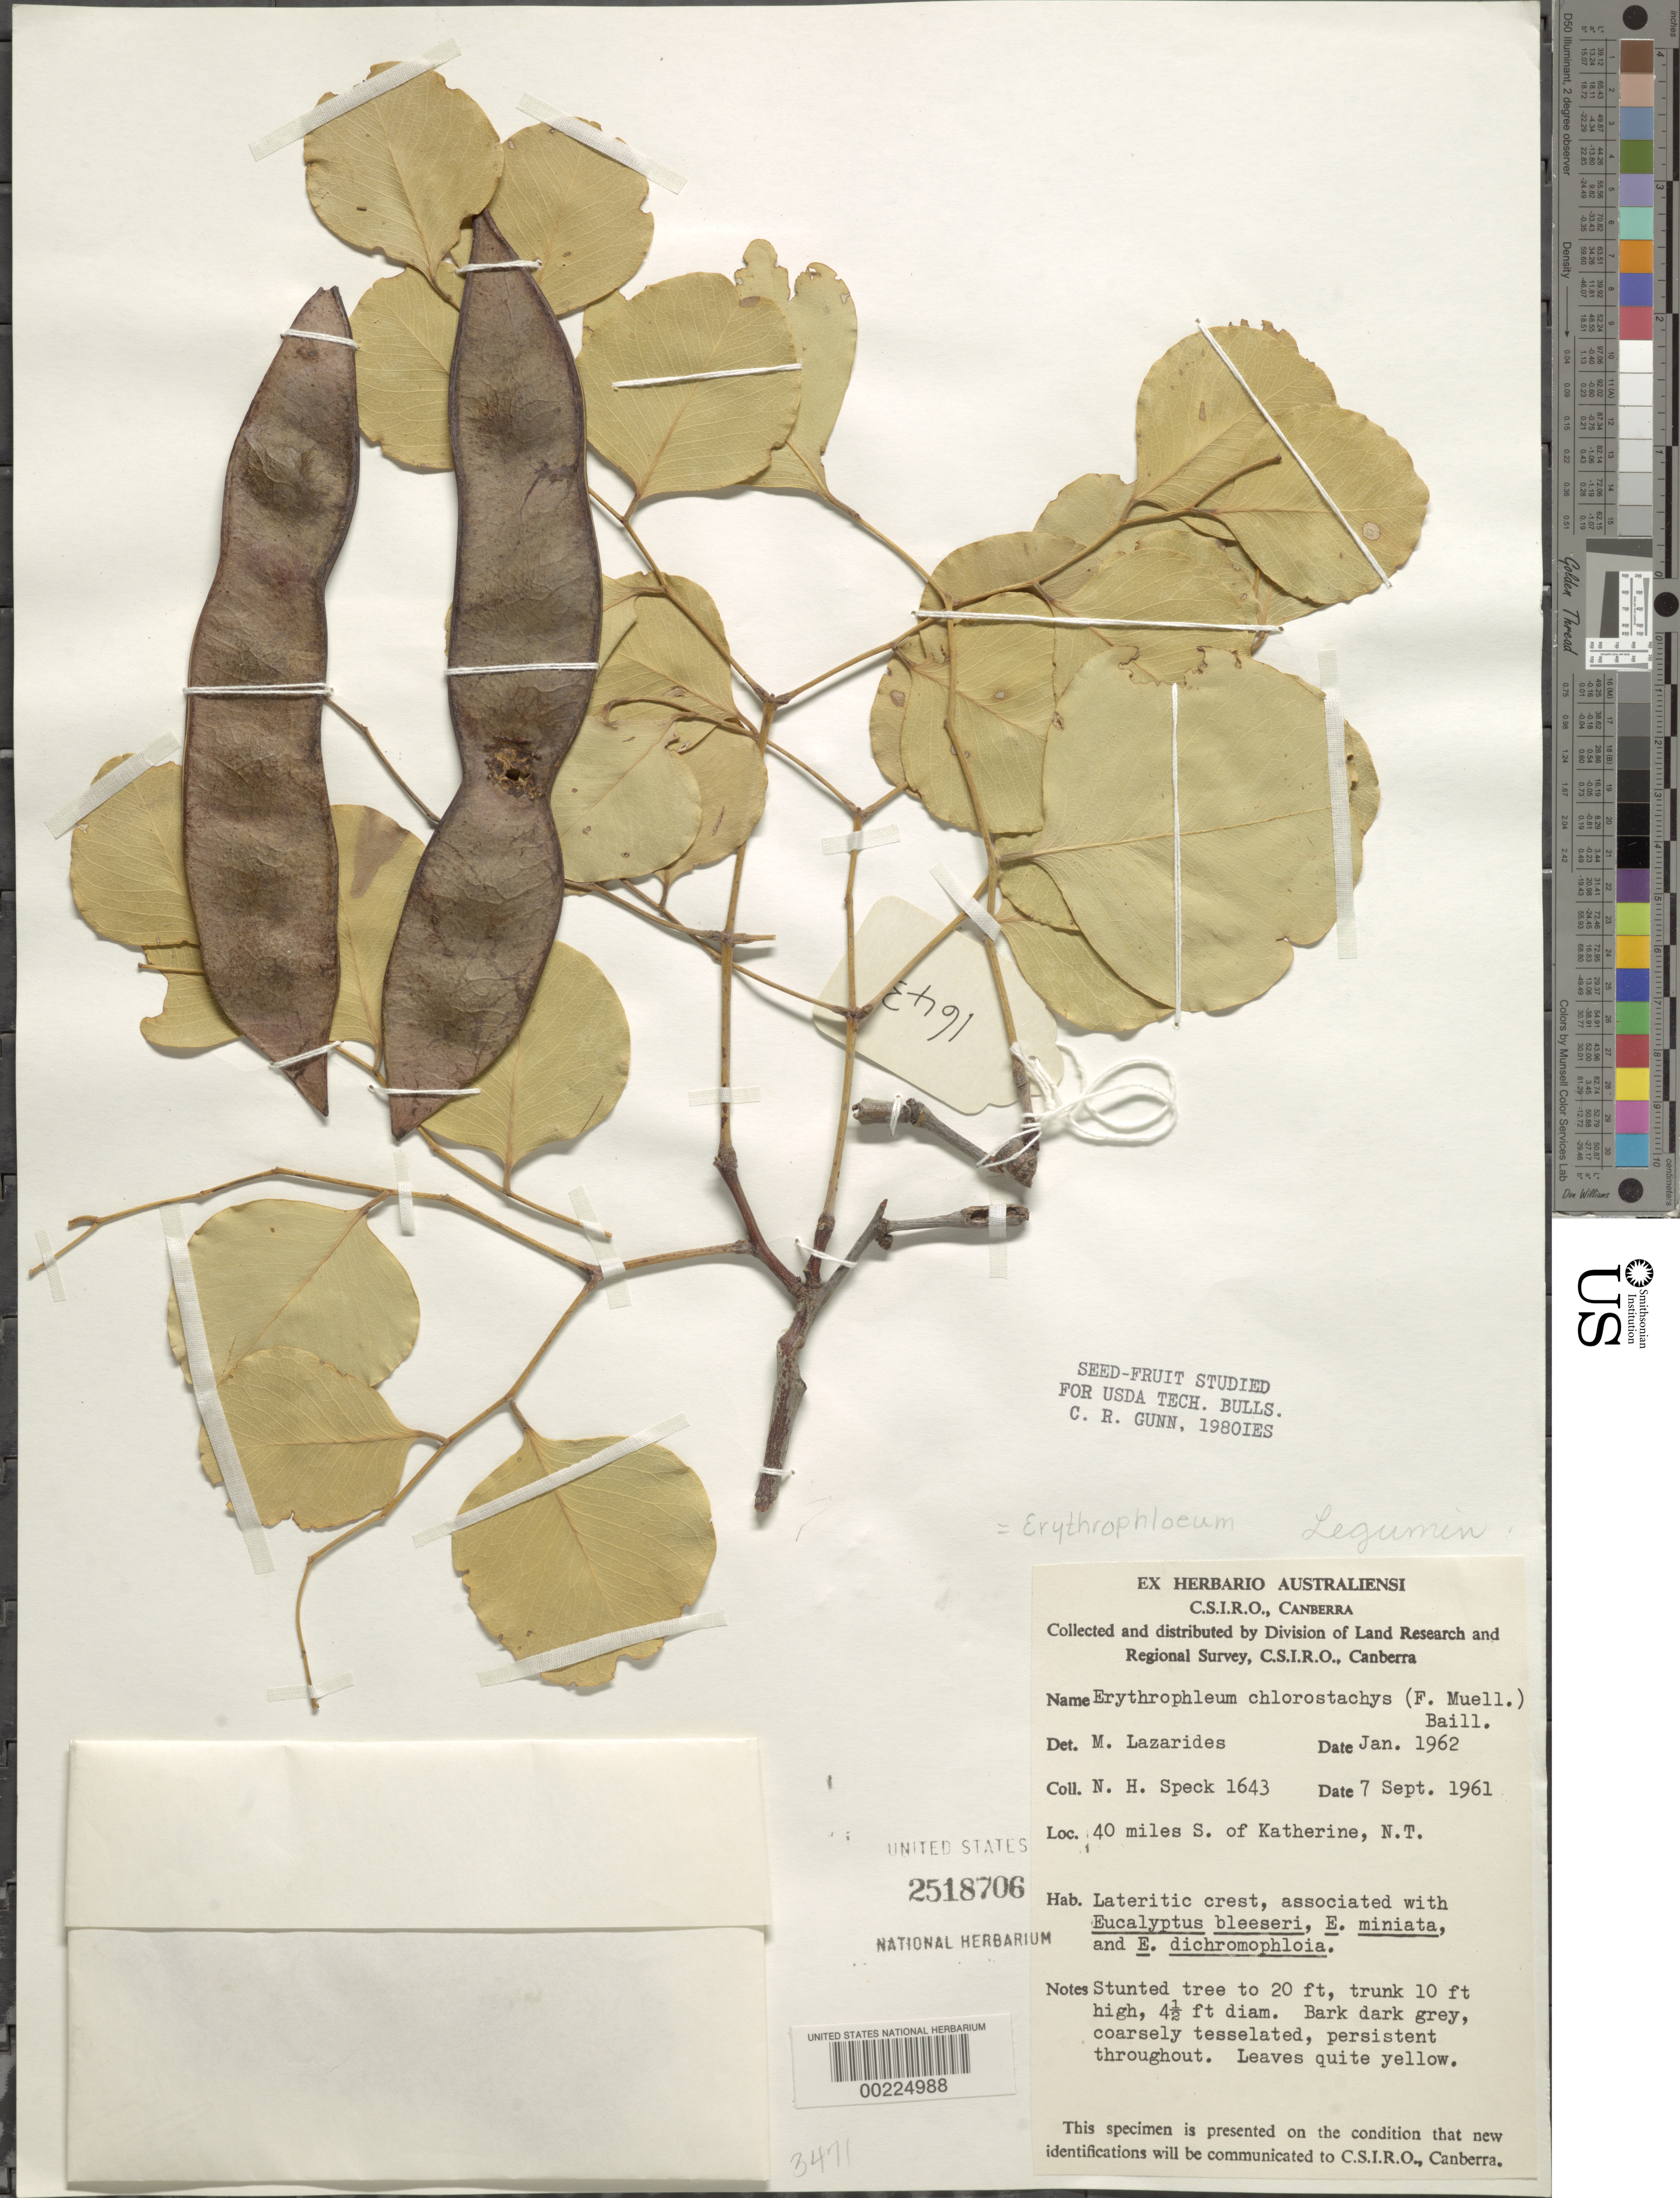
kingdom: Plantae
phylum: Tracheophyta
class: Magnoliopsida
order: Fabales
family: Fabaceae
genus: Erythrophleum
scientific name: Erythrophleum chlorostachys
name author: Baill.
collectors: N. Speck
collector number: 1643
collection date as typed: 07 Sep 1961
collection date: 1961-09-07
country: Australia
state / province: Northern Territory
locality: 40 mi s of katherine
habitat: Lateritic crest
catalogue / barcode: US 2518706